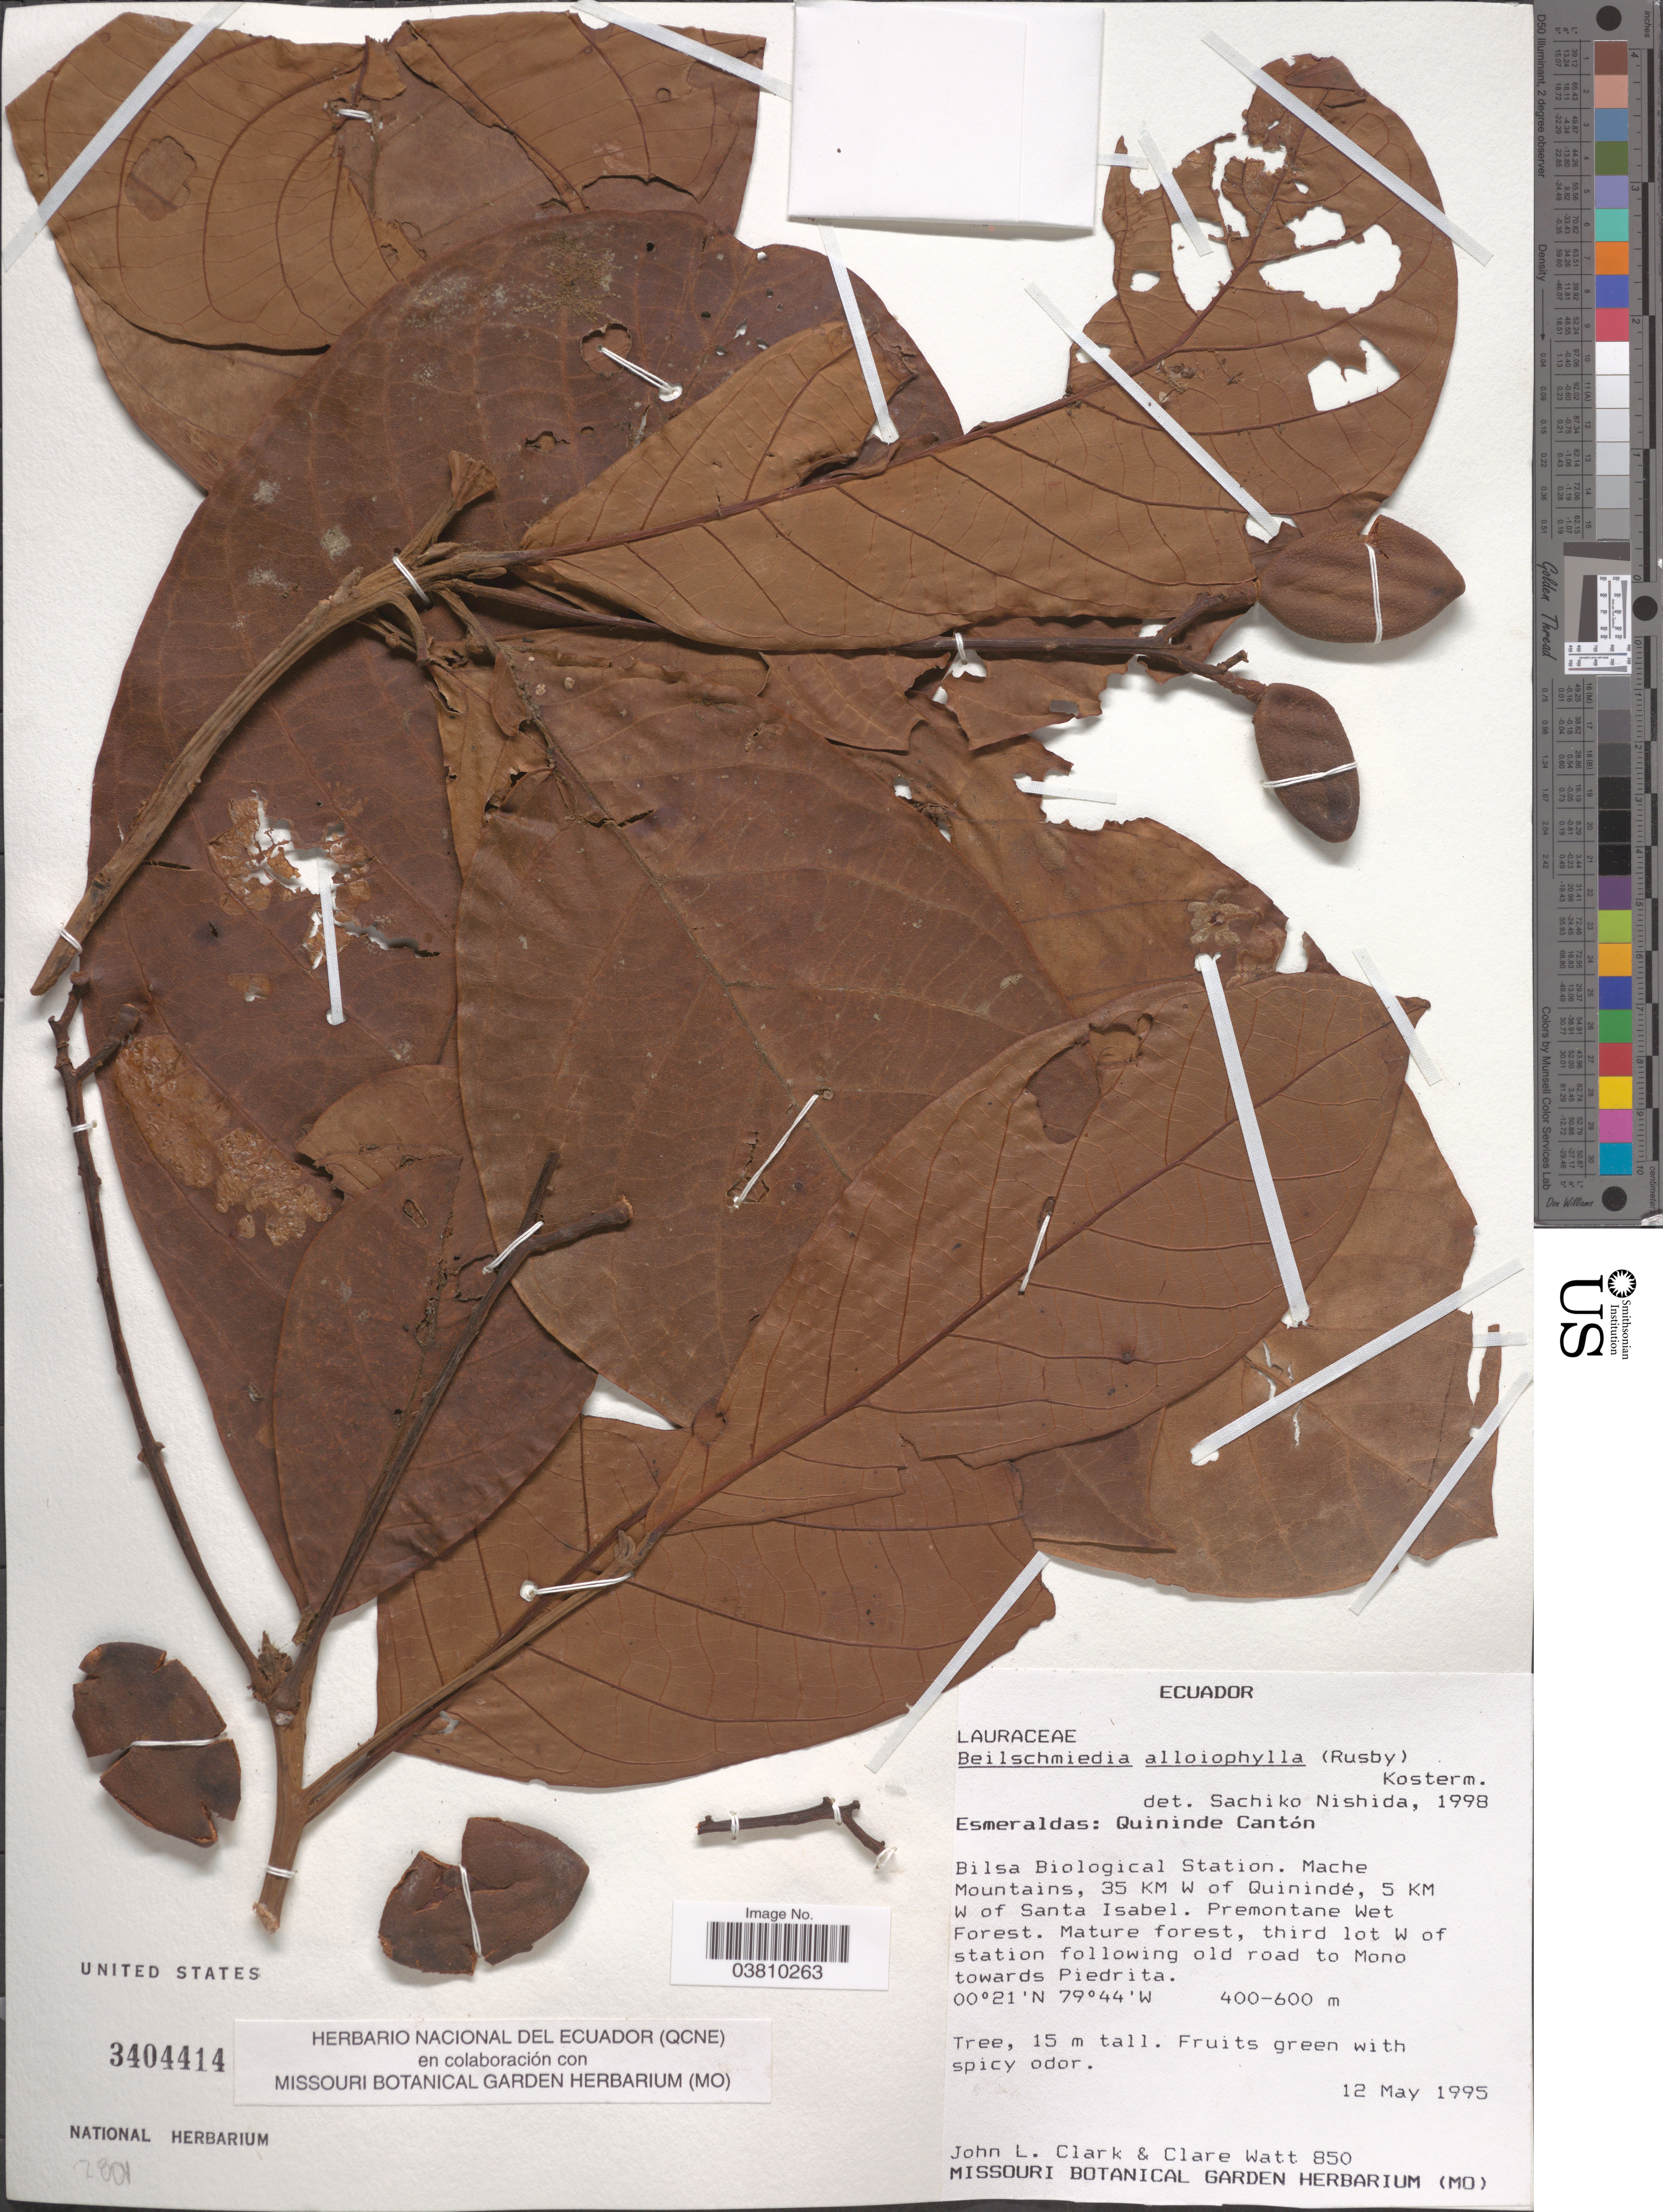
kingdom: Plantae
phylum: Tracheophyta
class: Magnoliopsida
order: Laurales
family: Lauraceae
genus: Beilschmiedia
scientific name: Beilschmiedia alloiophylla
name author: (Rusby) Kosterm.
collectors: J. L. Clark & C. Watt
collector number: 850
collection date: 1995-05-12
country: Ecuador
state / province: Esmeraldas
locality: Quininde Cantón. Bilsa Biological Station. Mache Mountains, 35 Km W of Quinindé, 5 Km W of Santa Isabel. Third lot W of station following old road to Mono towards Piedrita.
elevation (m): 400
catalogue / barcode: US 3404414